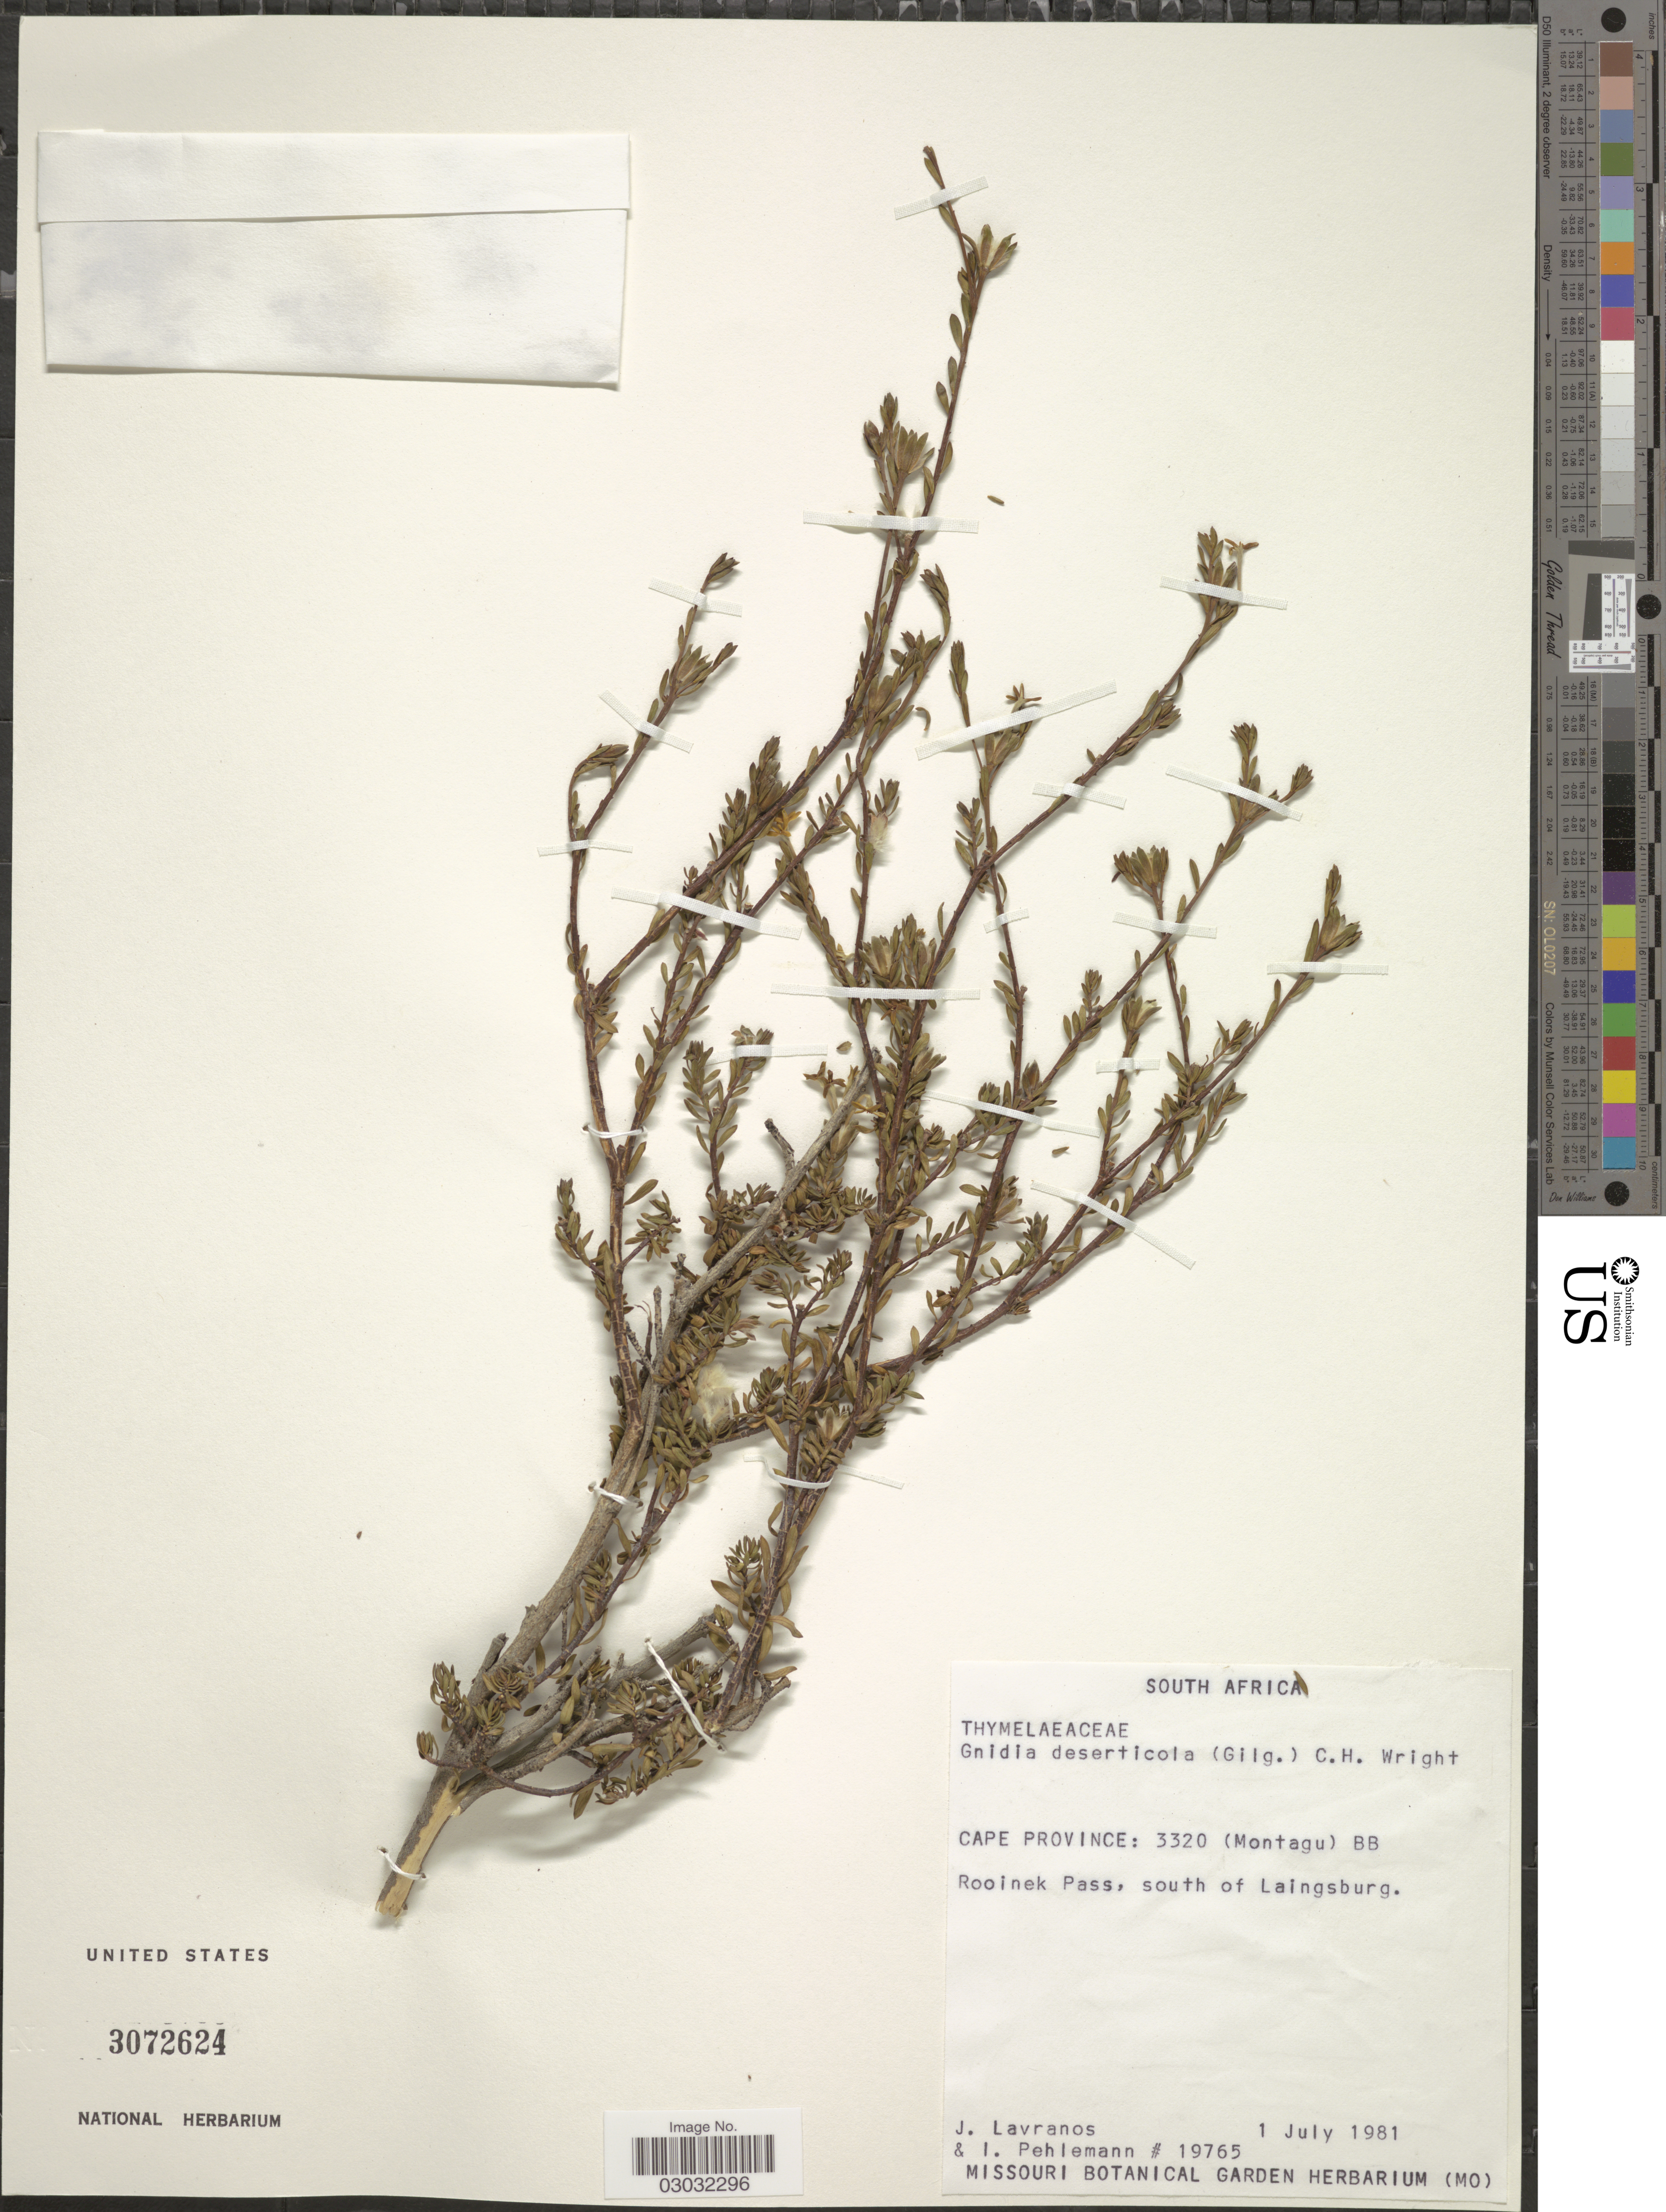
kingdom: Plantae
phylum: Tracheophyta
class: Magnoliopsida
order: Malvales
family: Thymelaeaceae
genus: Lasiosiphon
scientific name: Lasiosiphon deserticola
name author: (Gilg) C.H. Wright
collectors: J. Lavranos & I. Pehlemann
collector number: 19765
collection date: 1981-07-01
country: South Africa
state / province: Western Cape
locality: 3320 (Montagu) BB. Rooinek Pass, south of Laingsburg.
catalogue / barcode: US 3072624